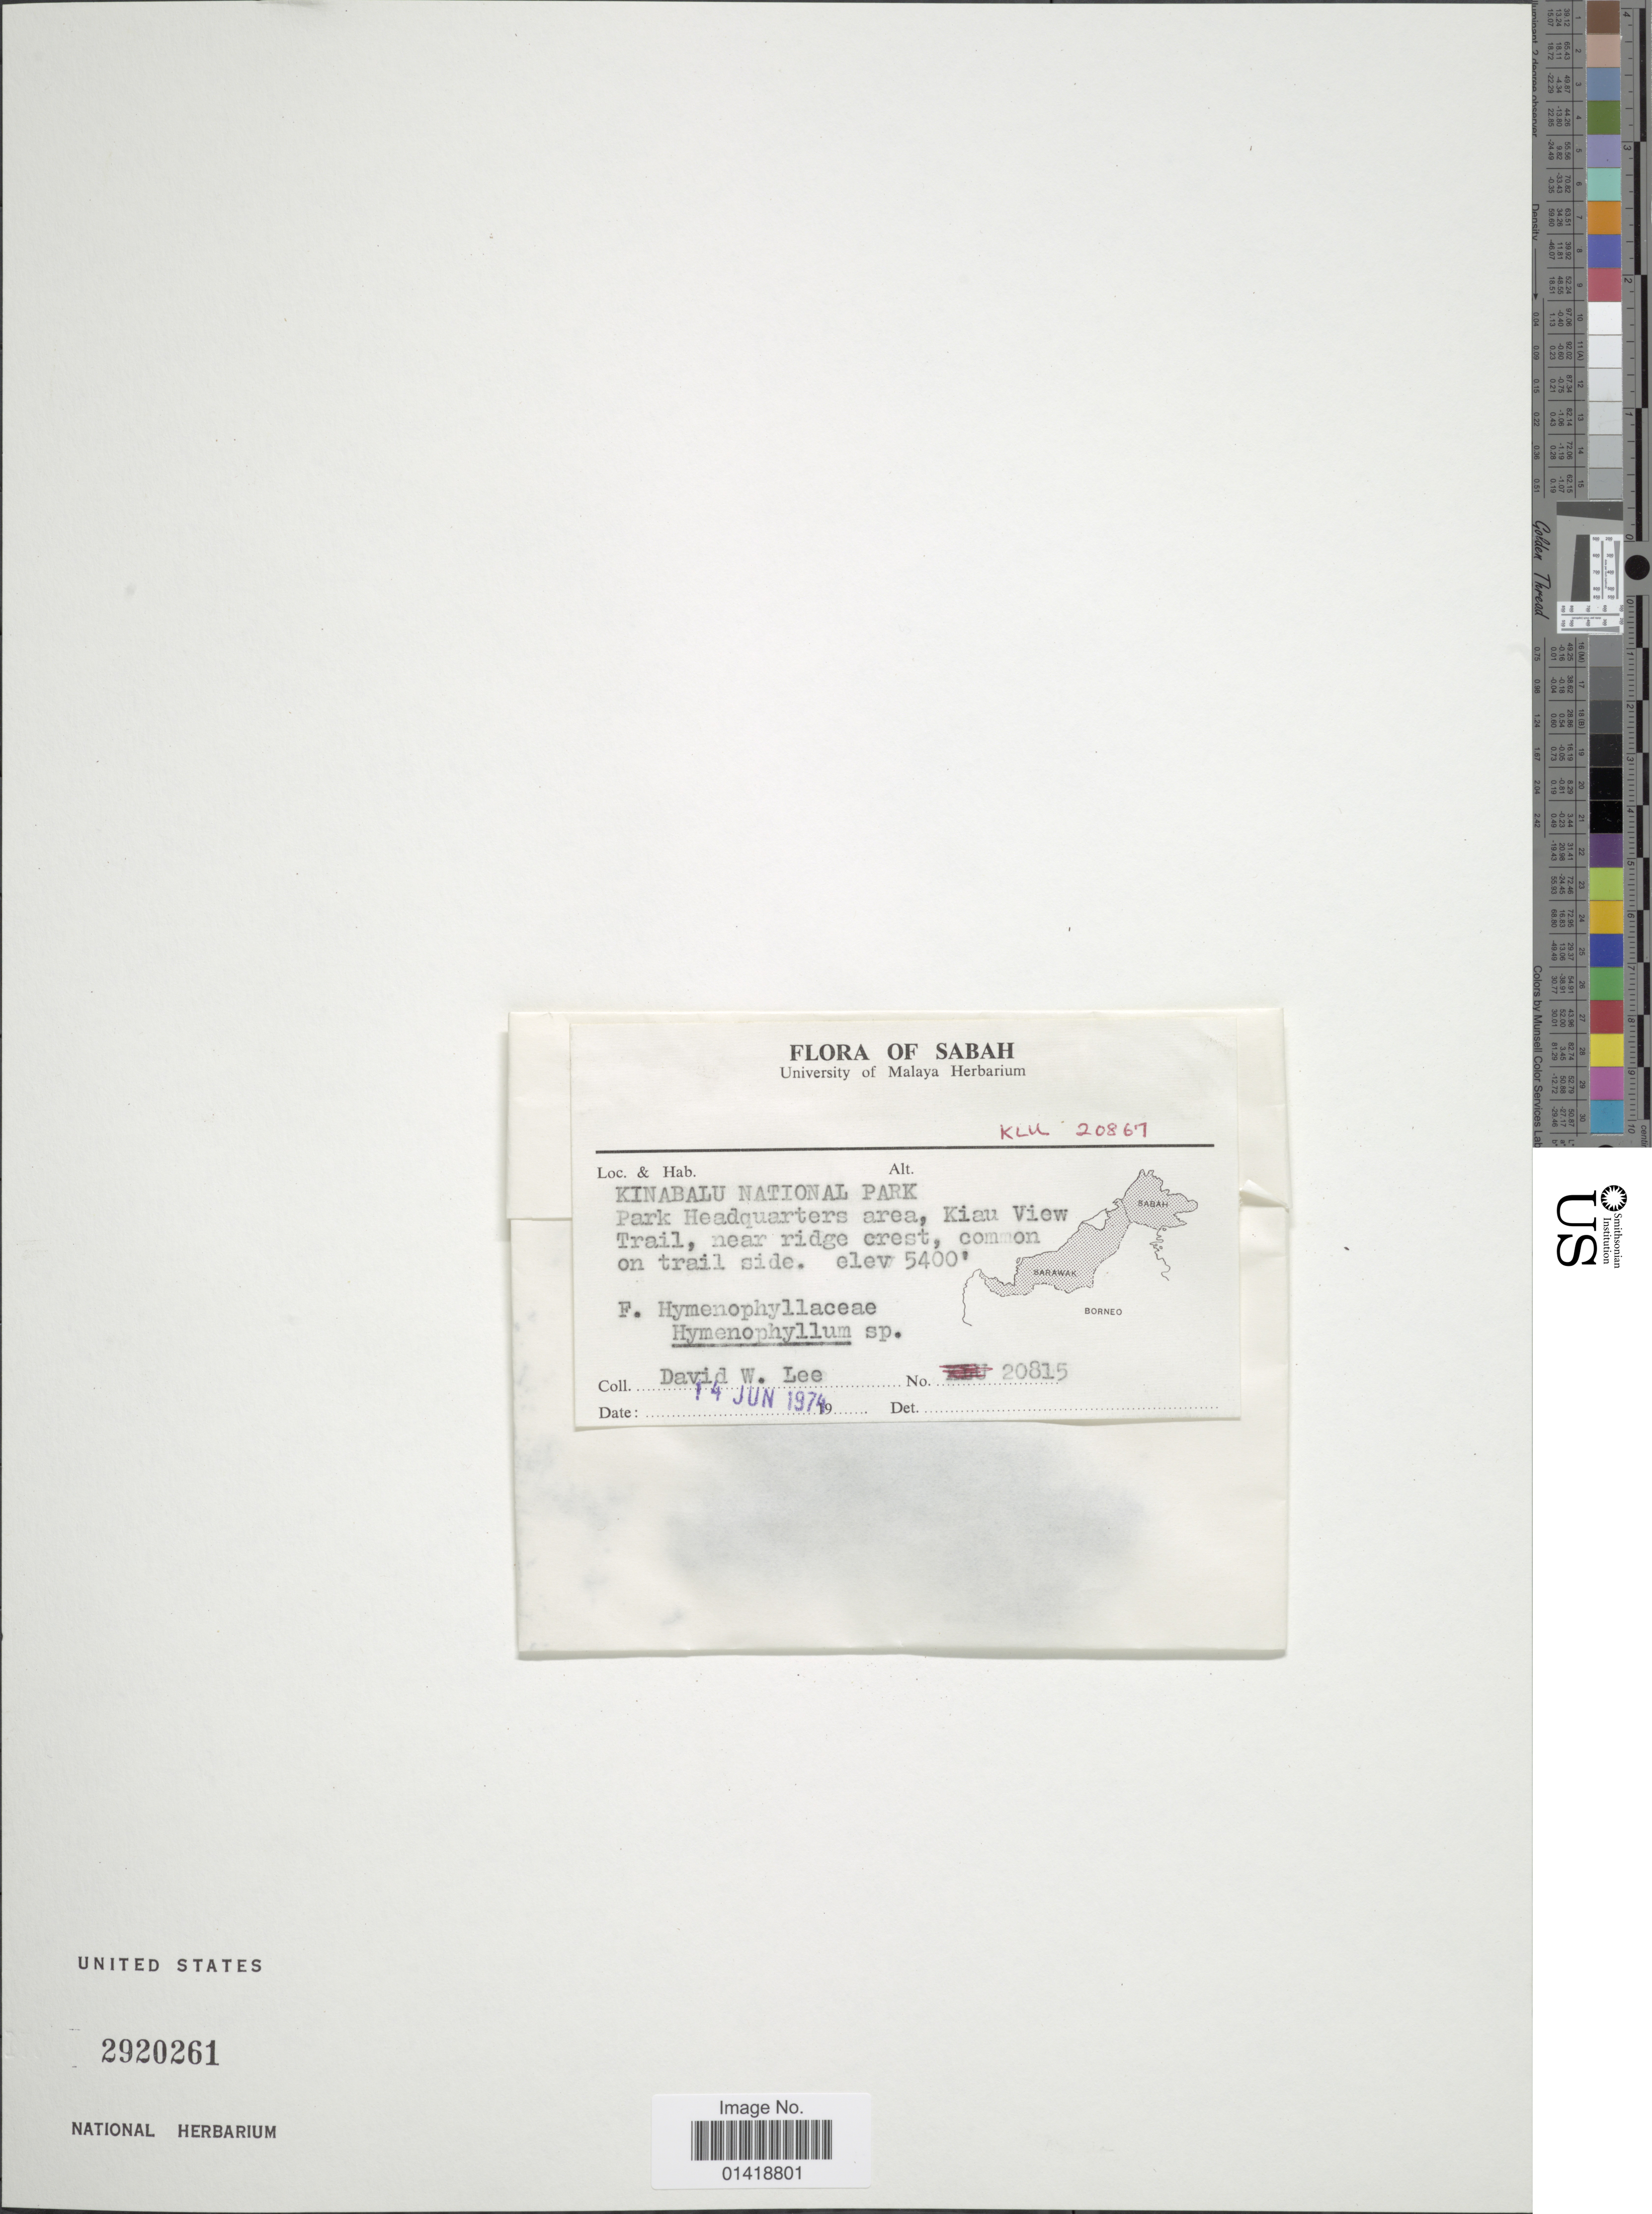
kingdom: Plantae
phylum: Tracheophyta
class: Polypodiopsida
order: Hymenophyllales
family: Hymenophyllaceae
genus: Hymenophyllum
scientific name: Hymenophyllum sp.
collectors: D. Lee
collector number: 20815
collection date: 1974-06-14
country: Malaysia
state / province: Sabah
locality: Kinabalu National Park. Park Headquarters area, Kiau View Trail, near ridge crest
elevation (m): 1646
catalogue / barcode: US 2920261